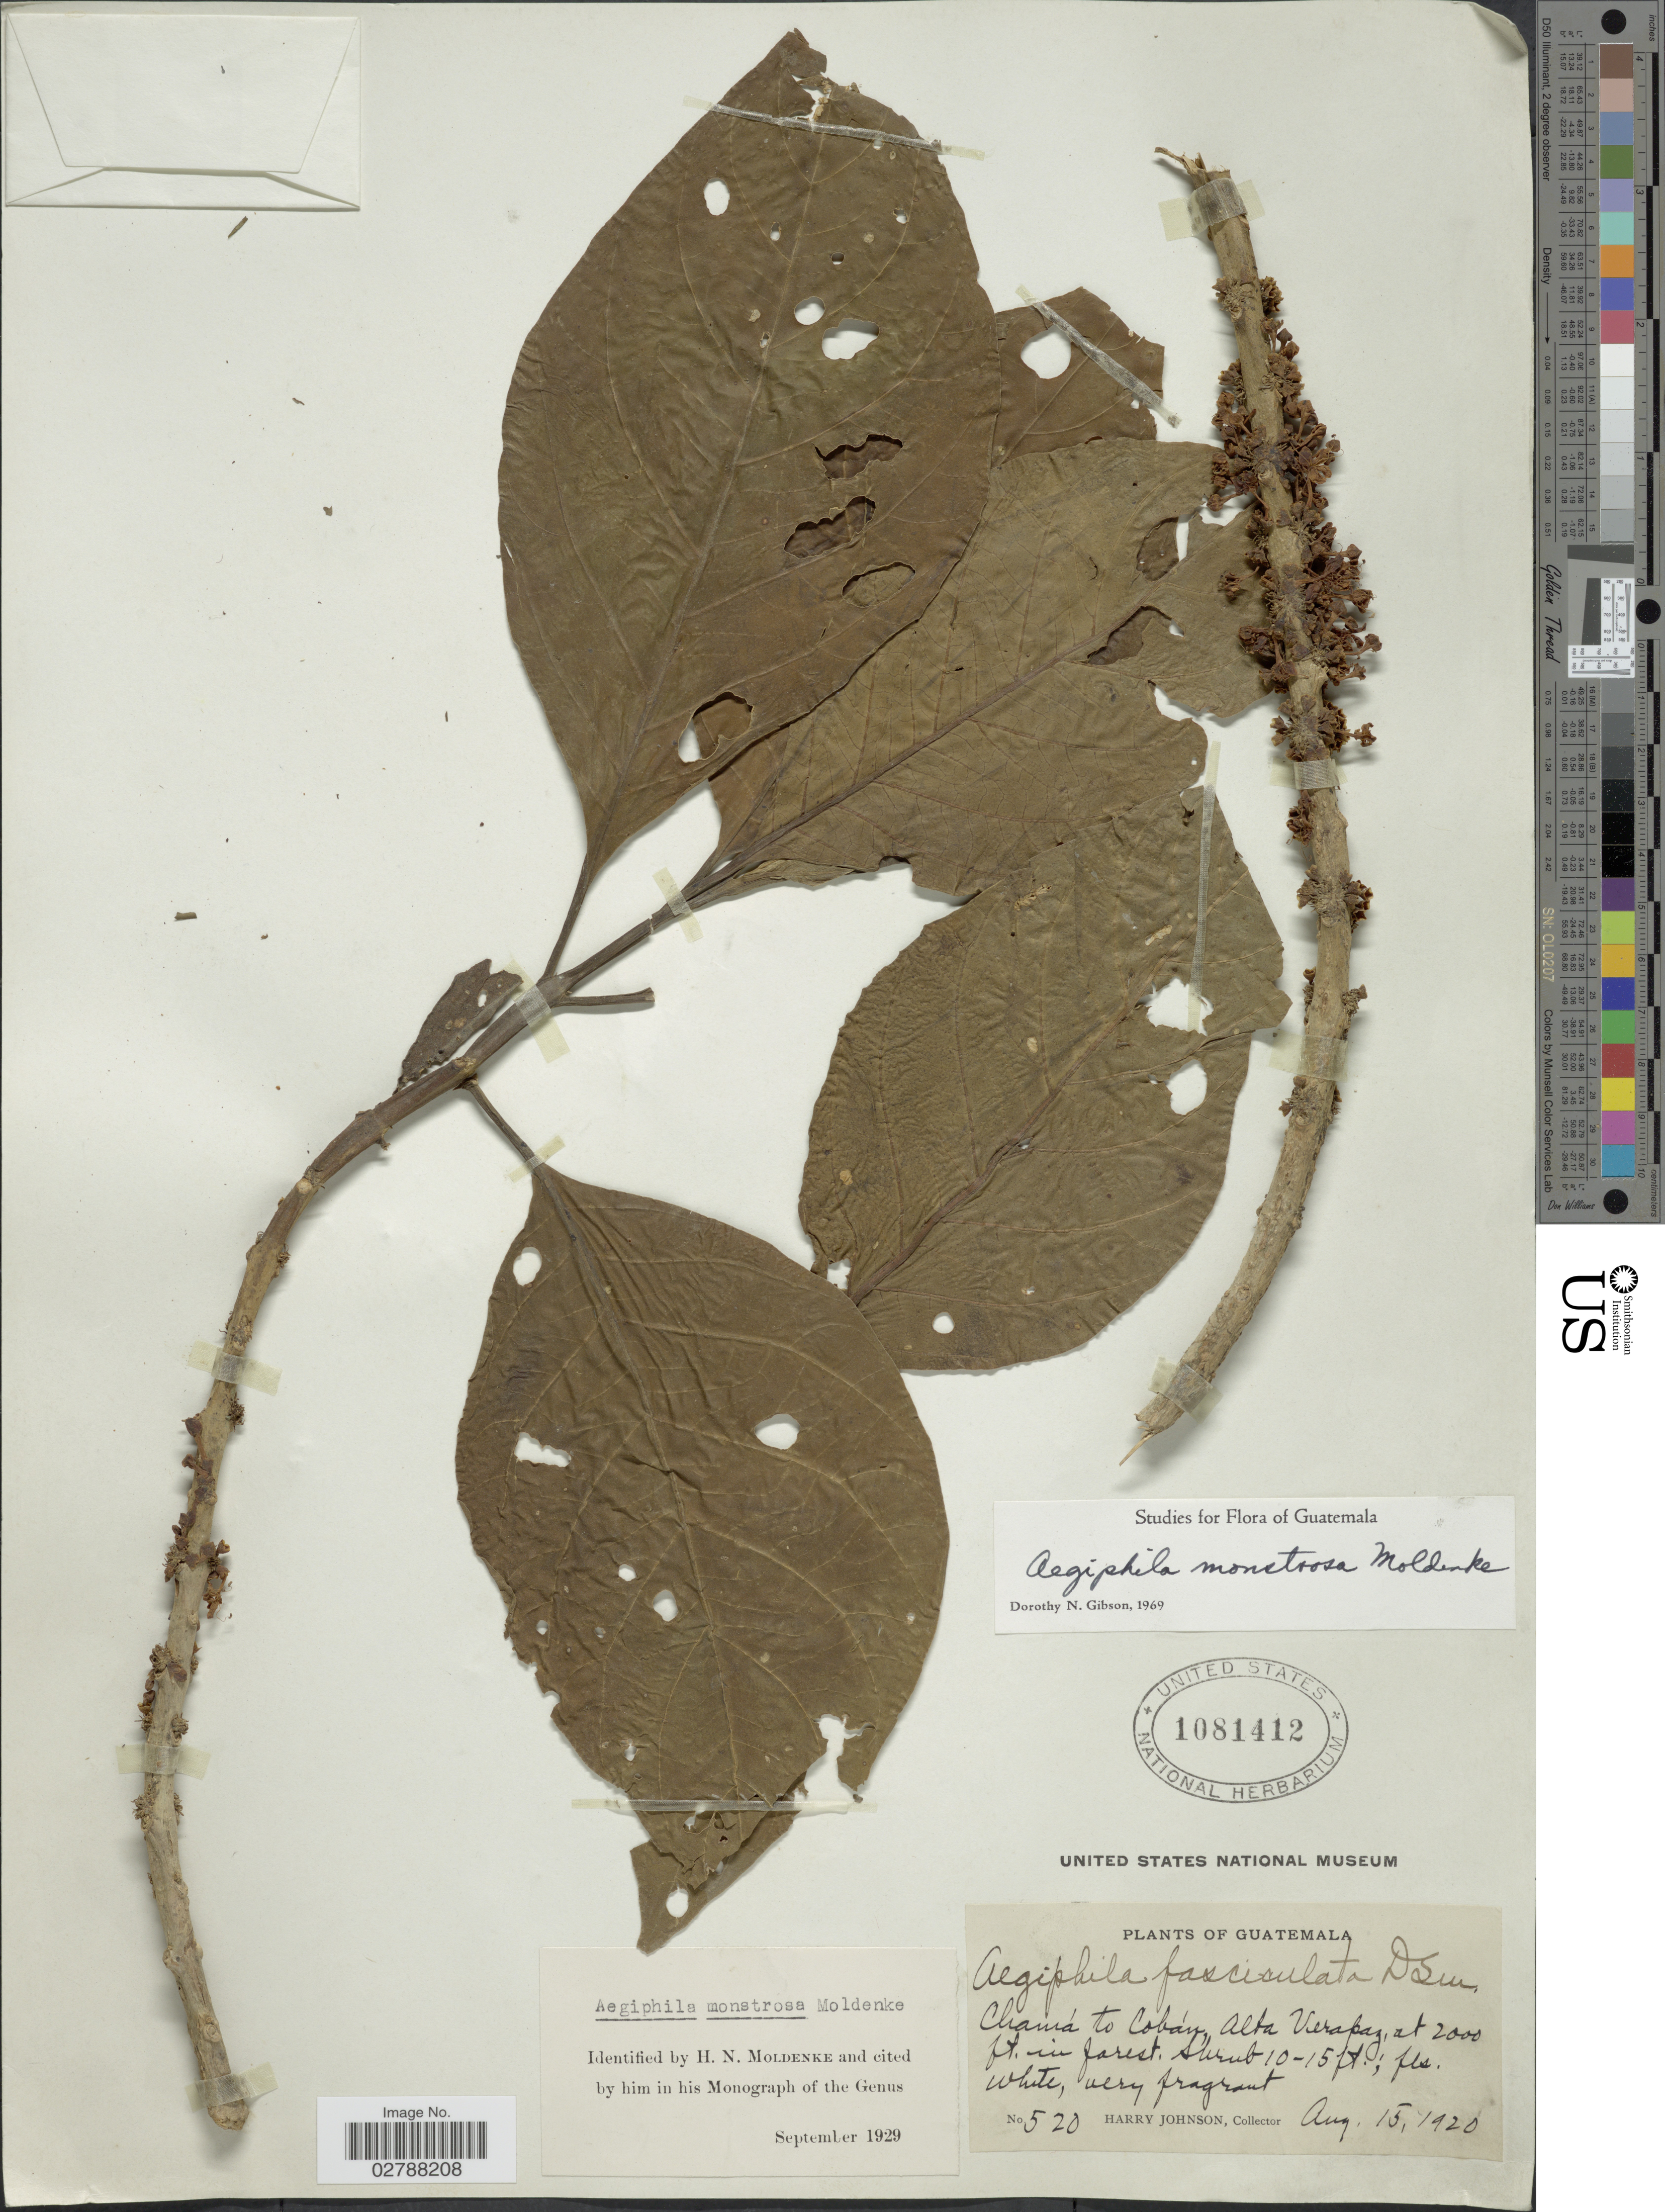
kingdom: Plantae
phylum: Tracheophyta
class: Magnoliopsida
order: Lamiales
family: Lamiaceae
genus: Aegiphila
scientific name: Aegiphila monstrosa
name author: Moldenke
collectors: H. Johnson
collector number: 520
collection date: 1920-08-15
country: Guatemala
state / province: Alta Verapaz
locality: Chamá to Cobán.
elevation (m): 610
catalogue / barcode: US 1081412